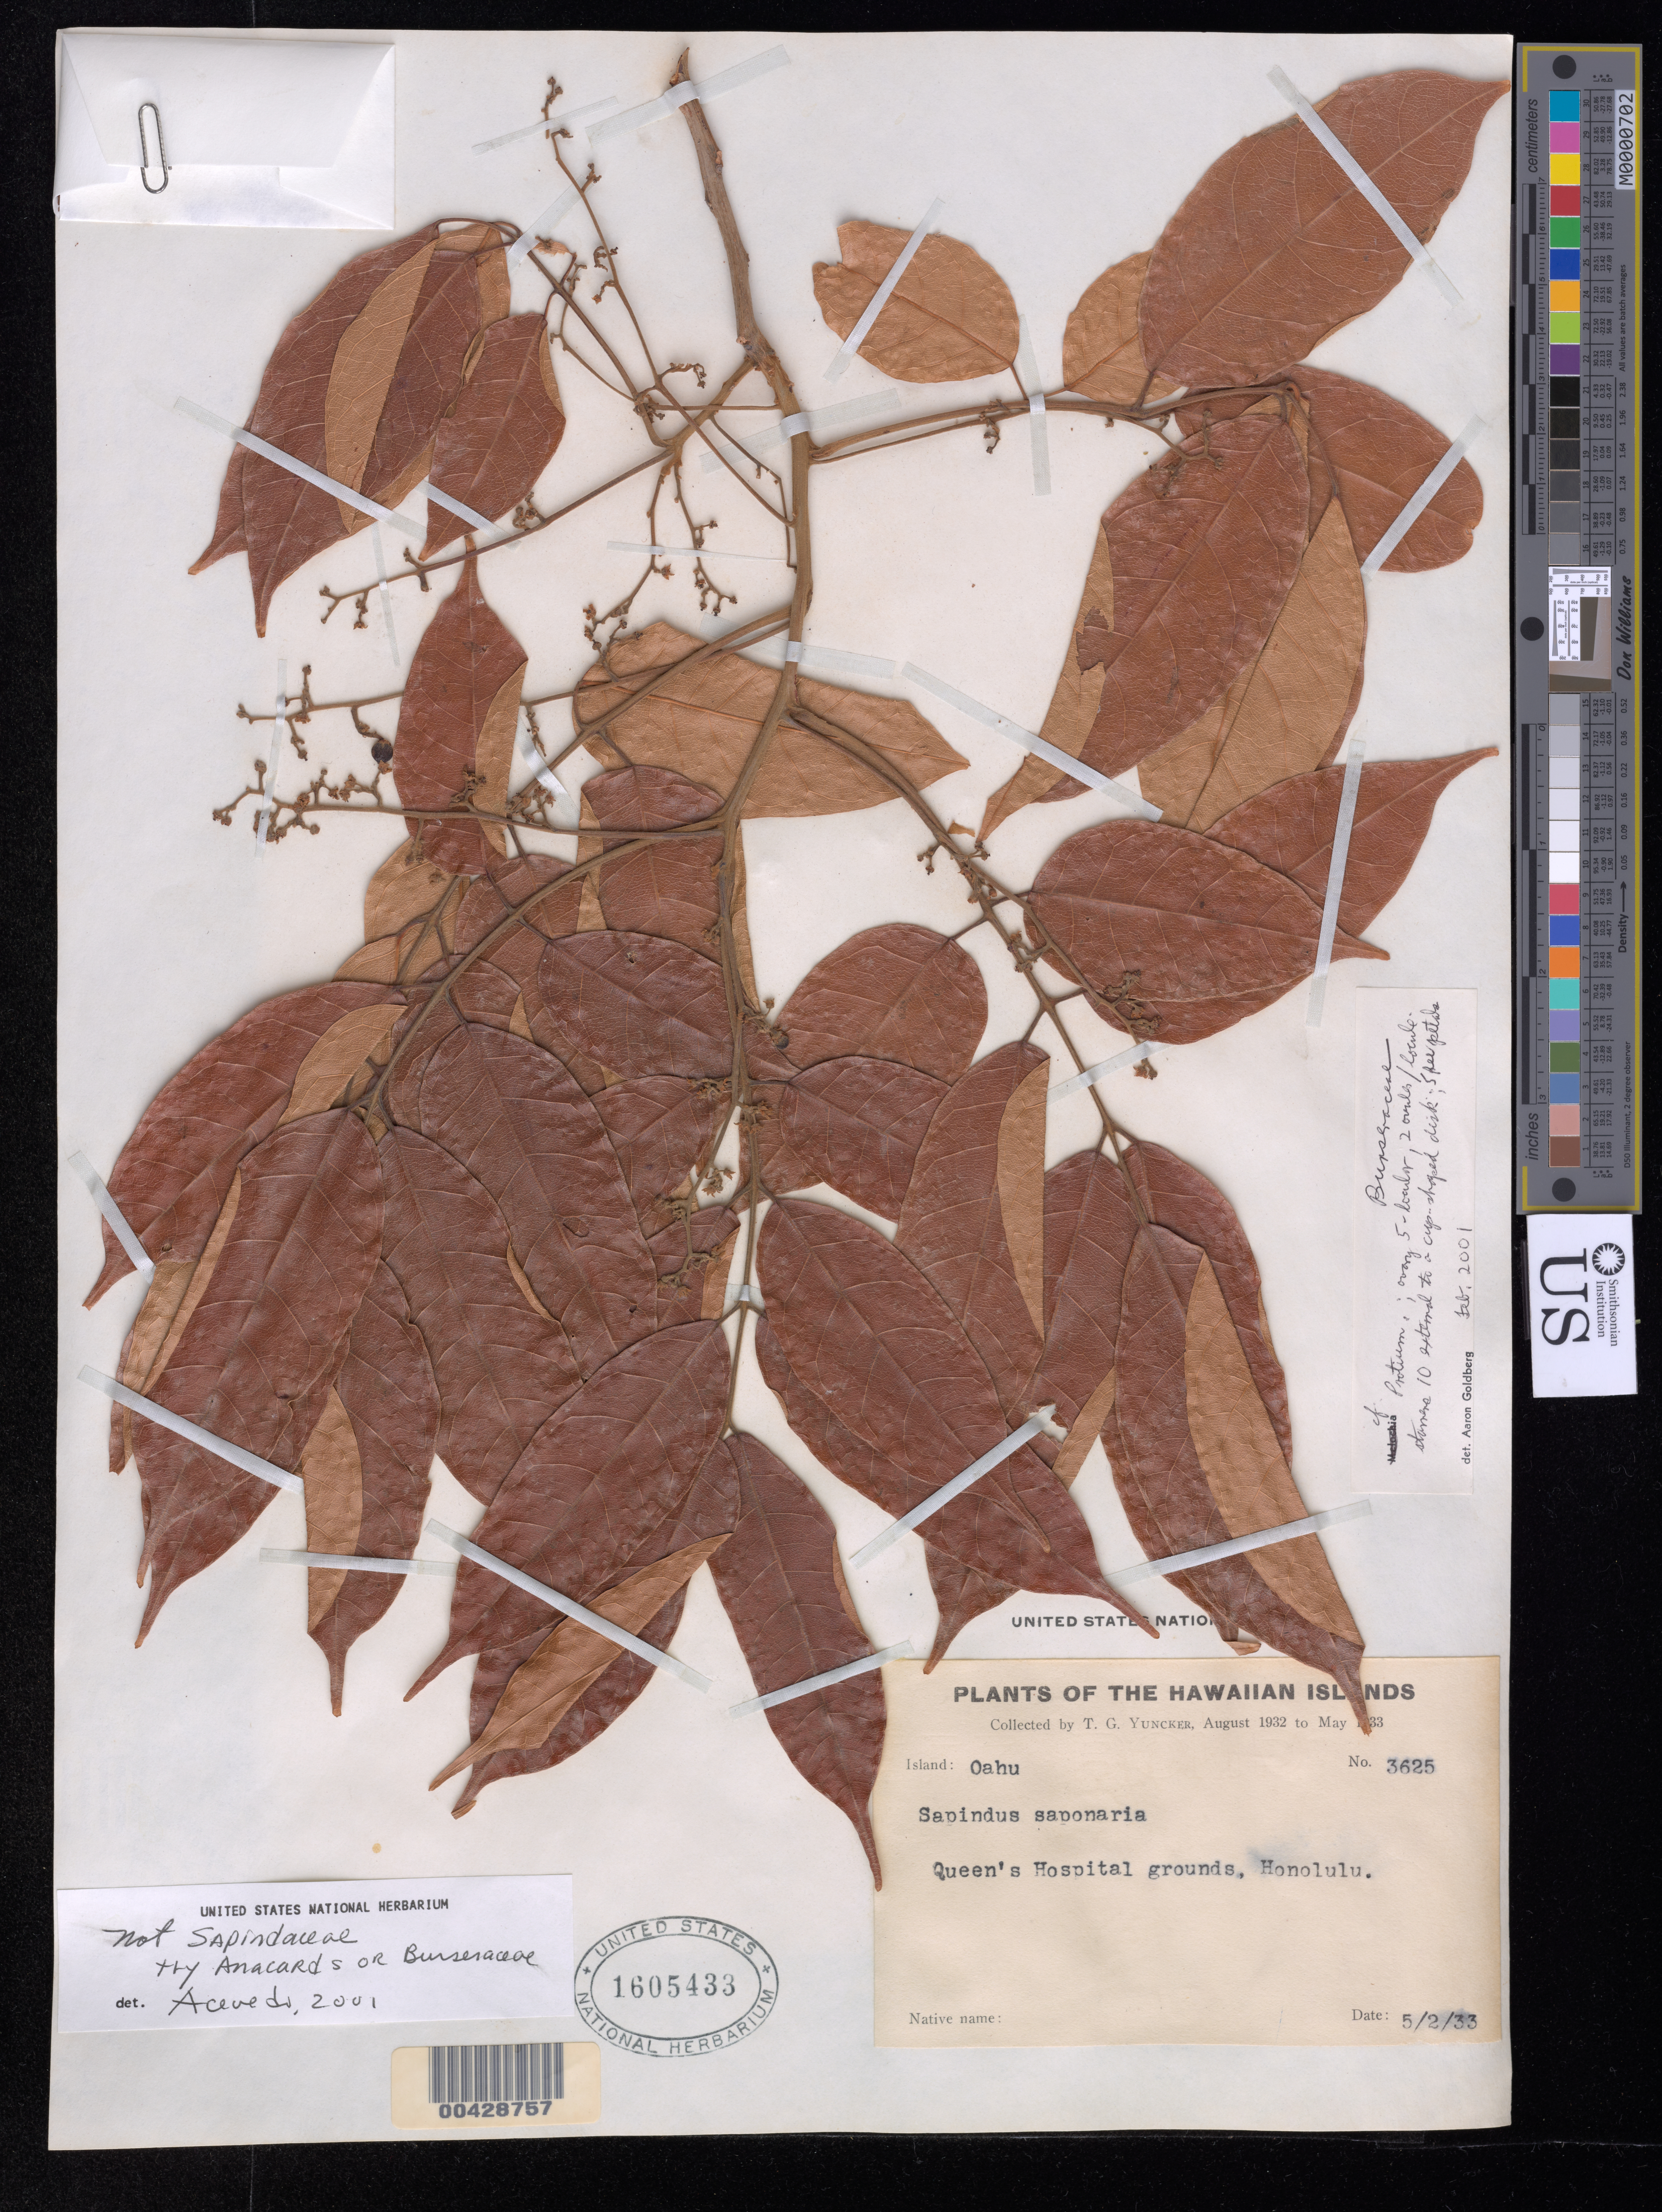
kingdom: Plantae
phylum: Tracheophyta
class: Magnoliopsida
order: Sapindales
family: Burseraceae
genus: Protium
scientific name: Protium sp.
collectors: T. G. Yuncker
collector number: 3625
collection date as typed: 5 Feb 1933 or 2 May 1933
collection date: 1933-02-05 or 1933-05-02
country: United States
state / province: Hawaii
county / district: Honolulu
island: Oahu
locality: Queen's Hospital grounds, Honolulu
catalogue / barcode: US 1605433